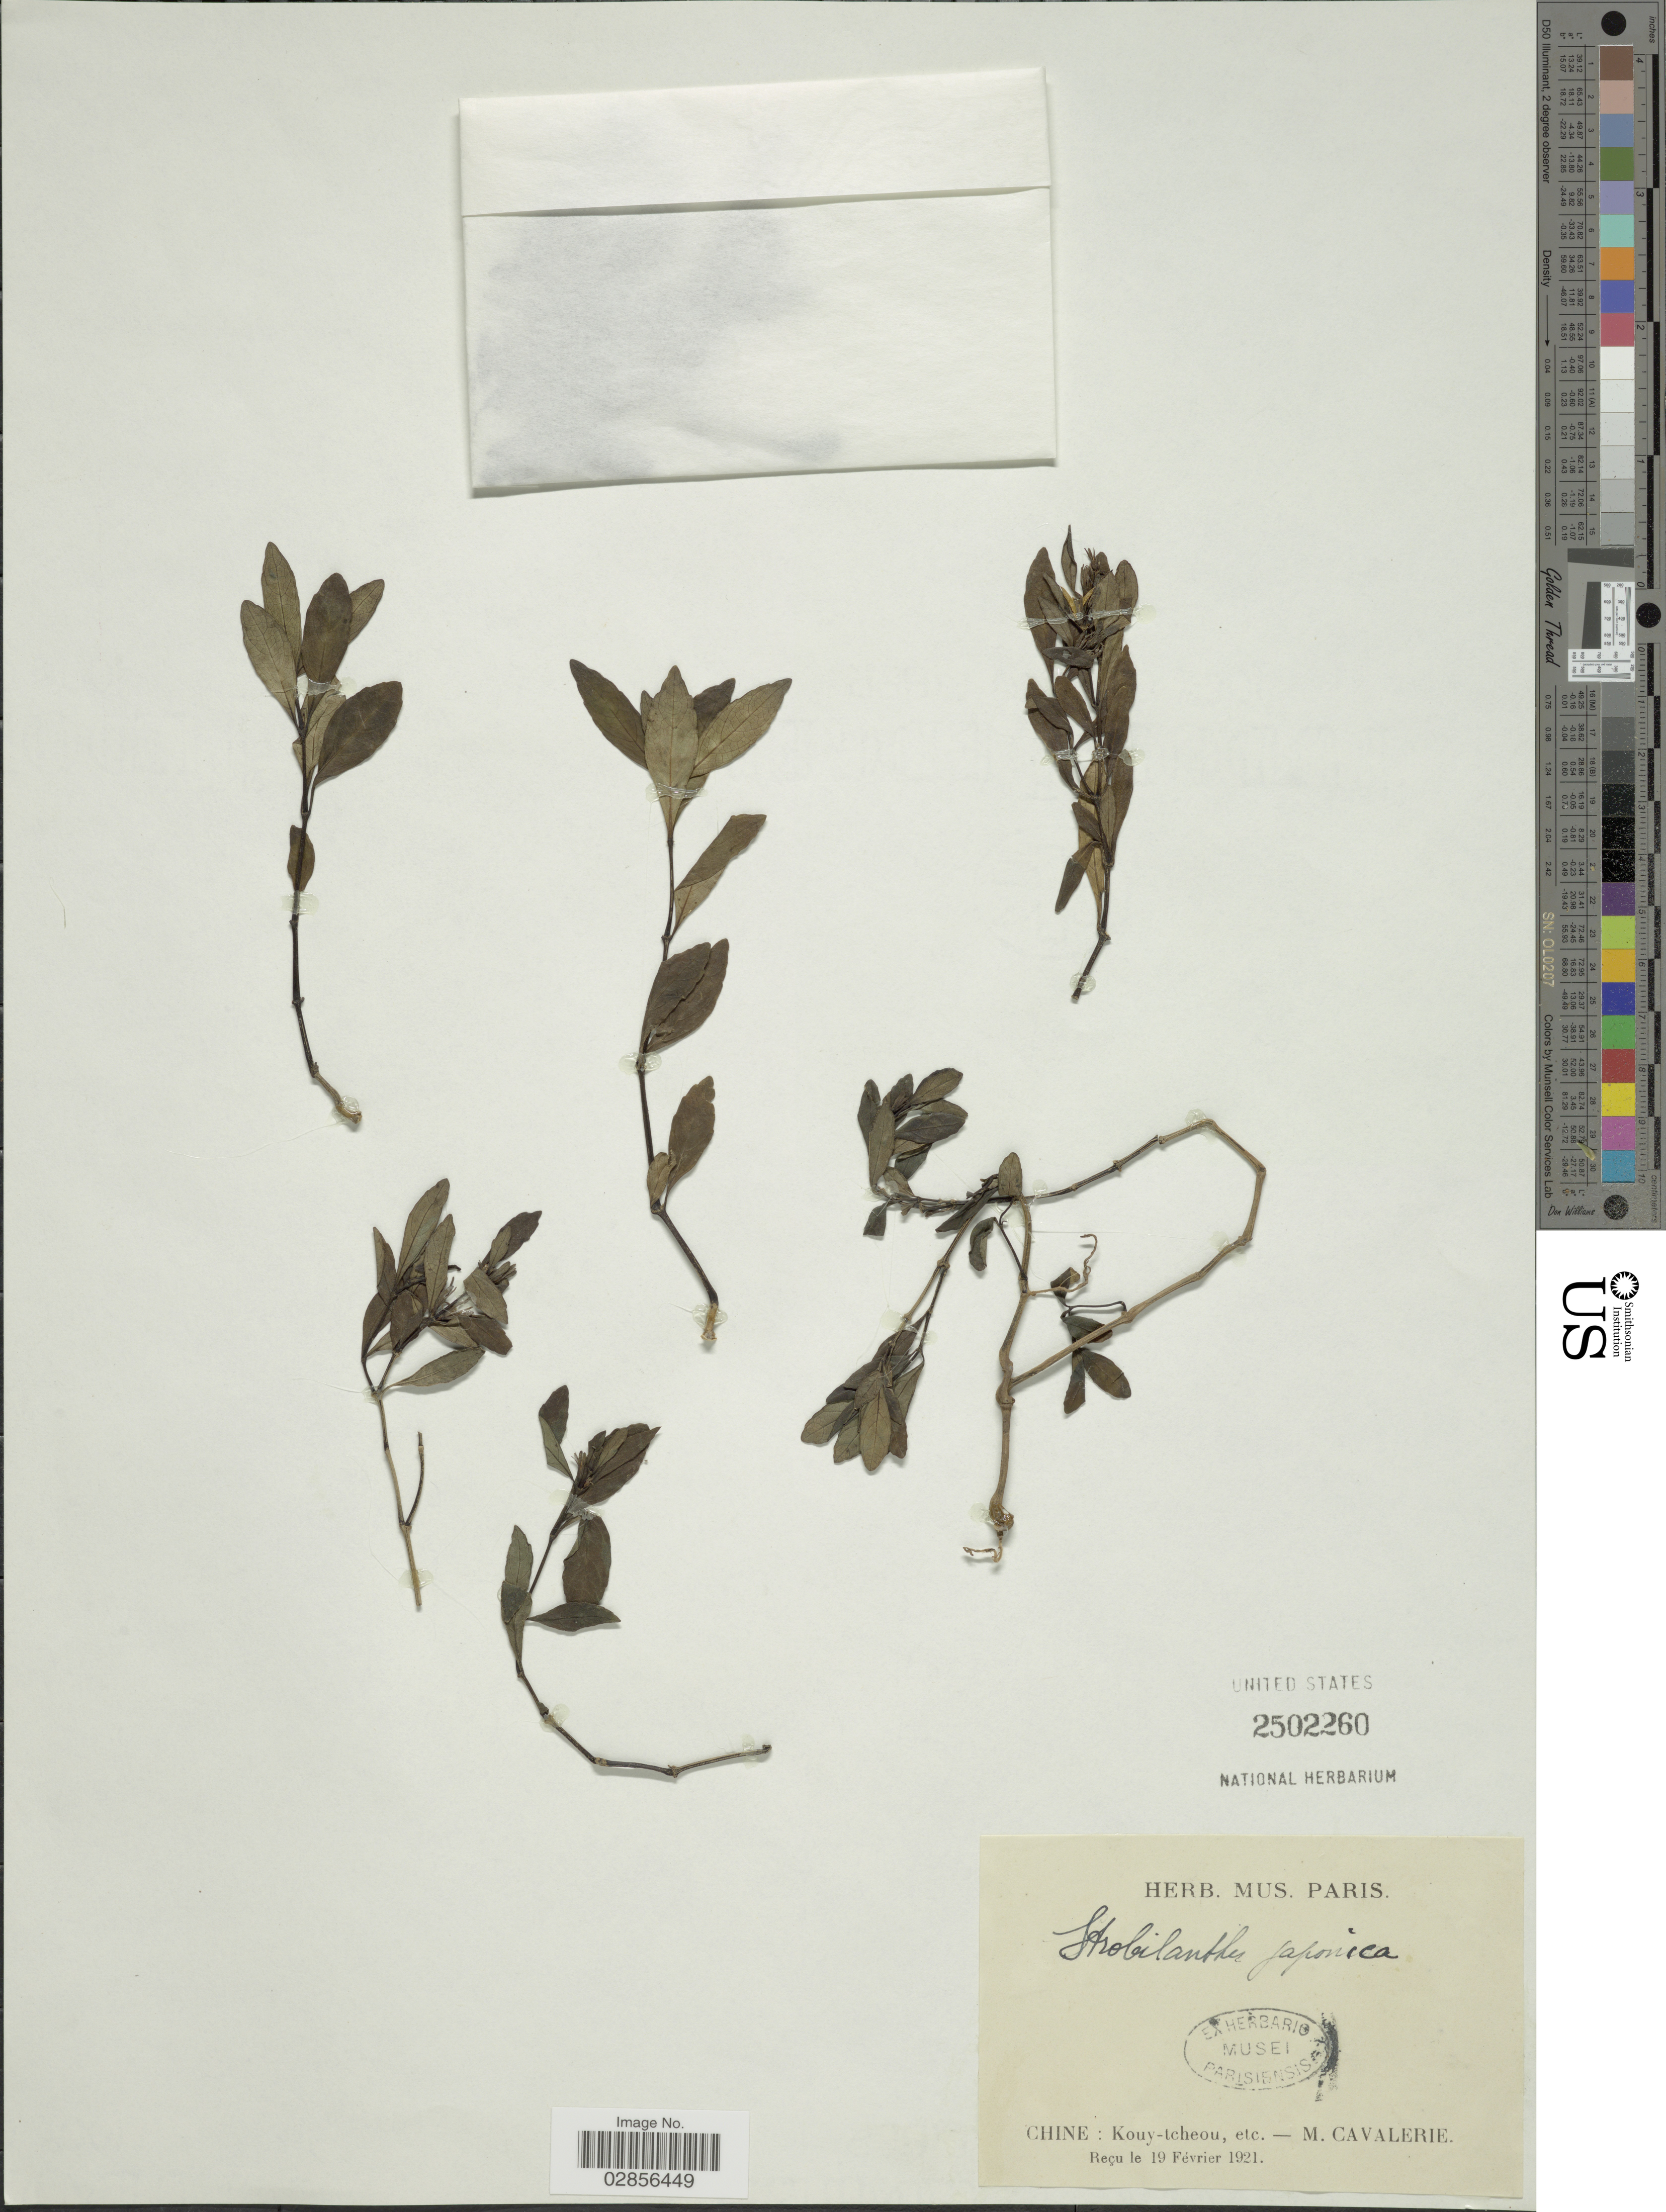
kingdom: Plantae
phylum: Tracheophyta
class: Magnoliopsida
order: Lamiales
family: Acanthaceae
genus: Strobilanthes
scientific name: Strobilanthes japonica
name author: (Thunb.) Miq.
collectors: M. Cavalerie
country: China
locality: Kouy-tcheou, etc.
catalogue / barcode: US 2502260